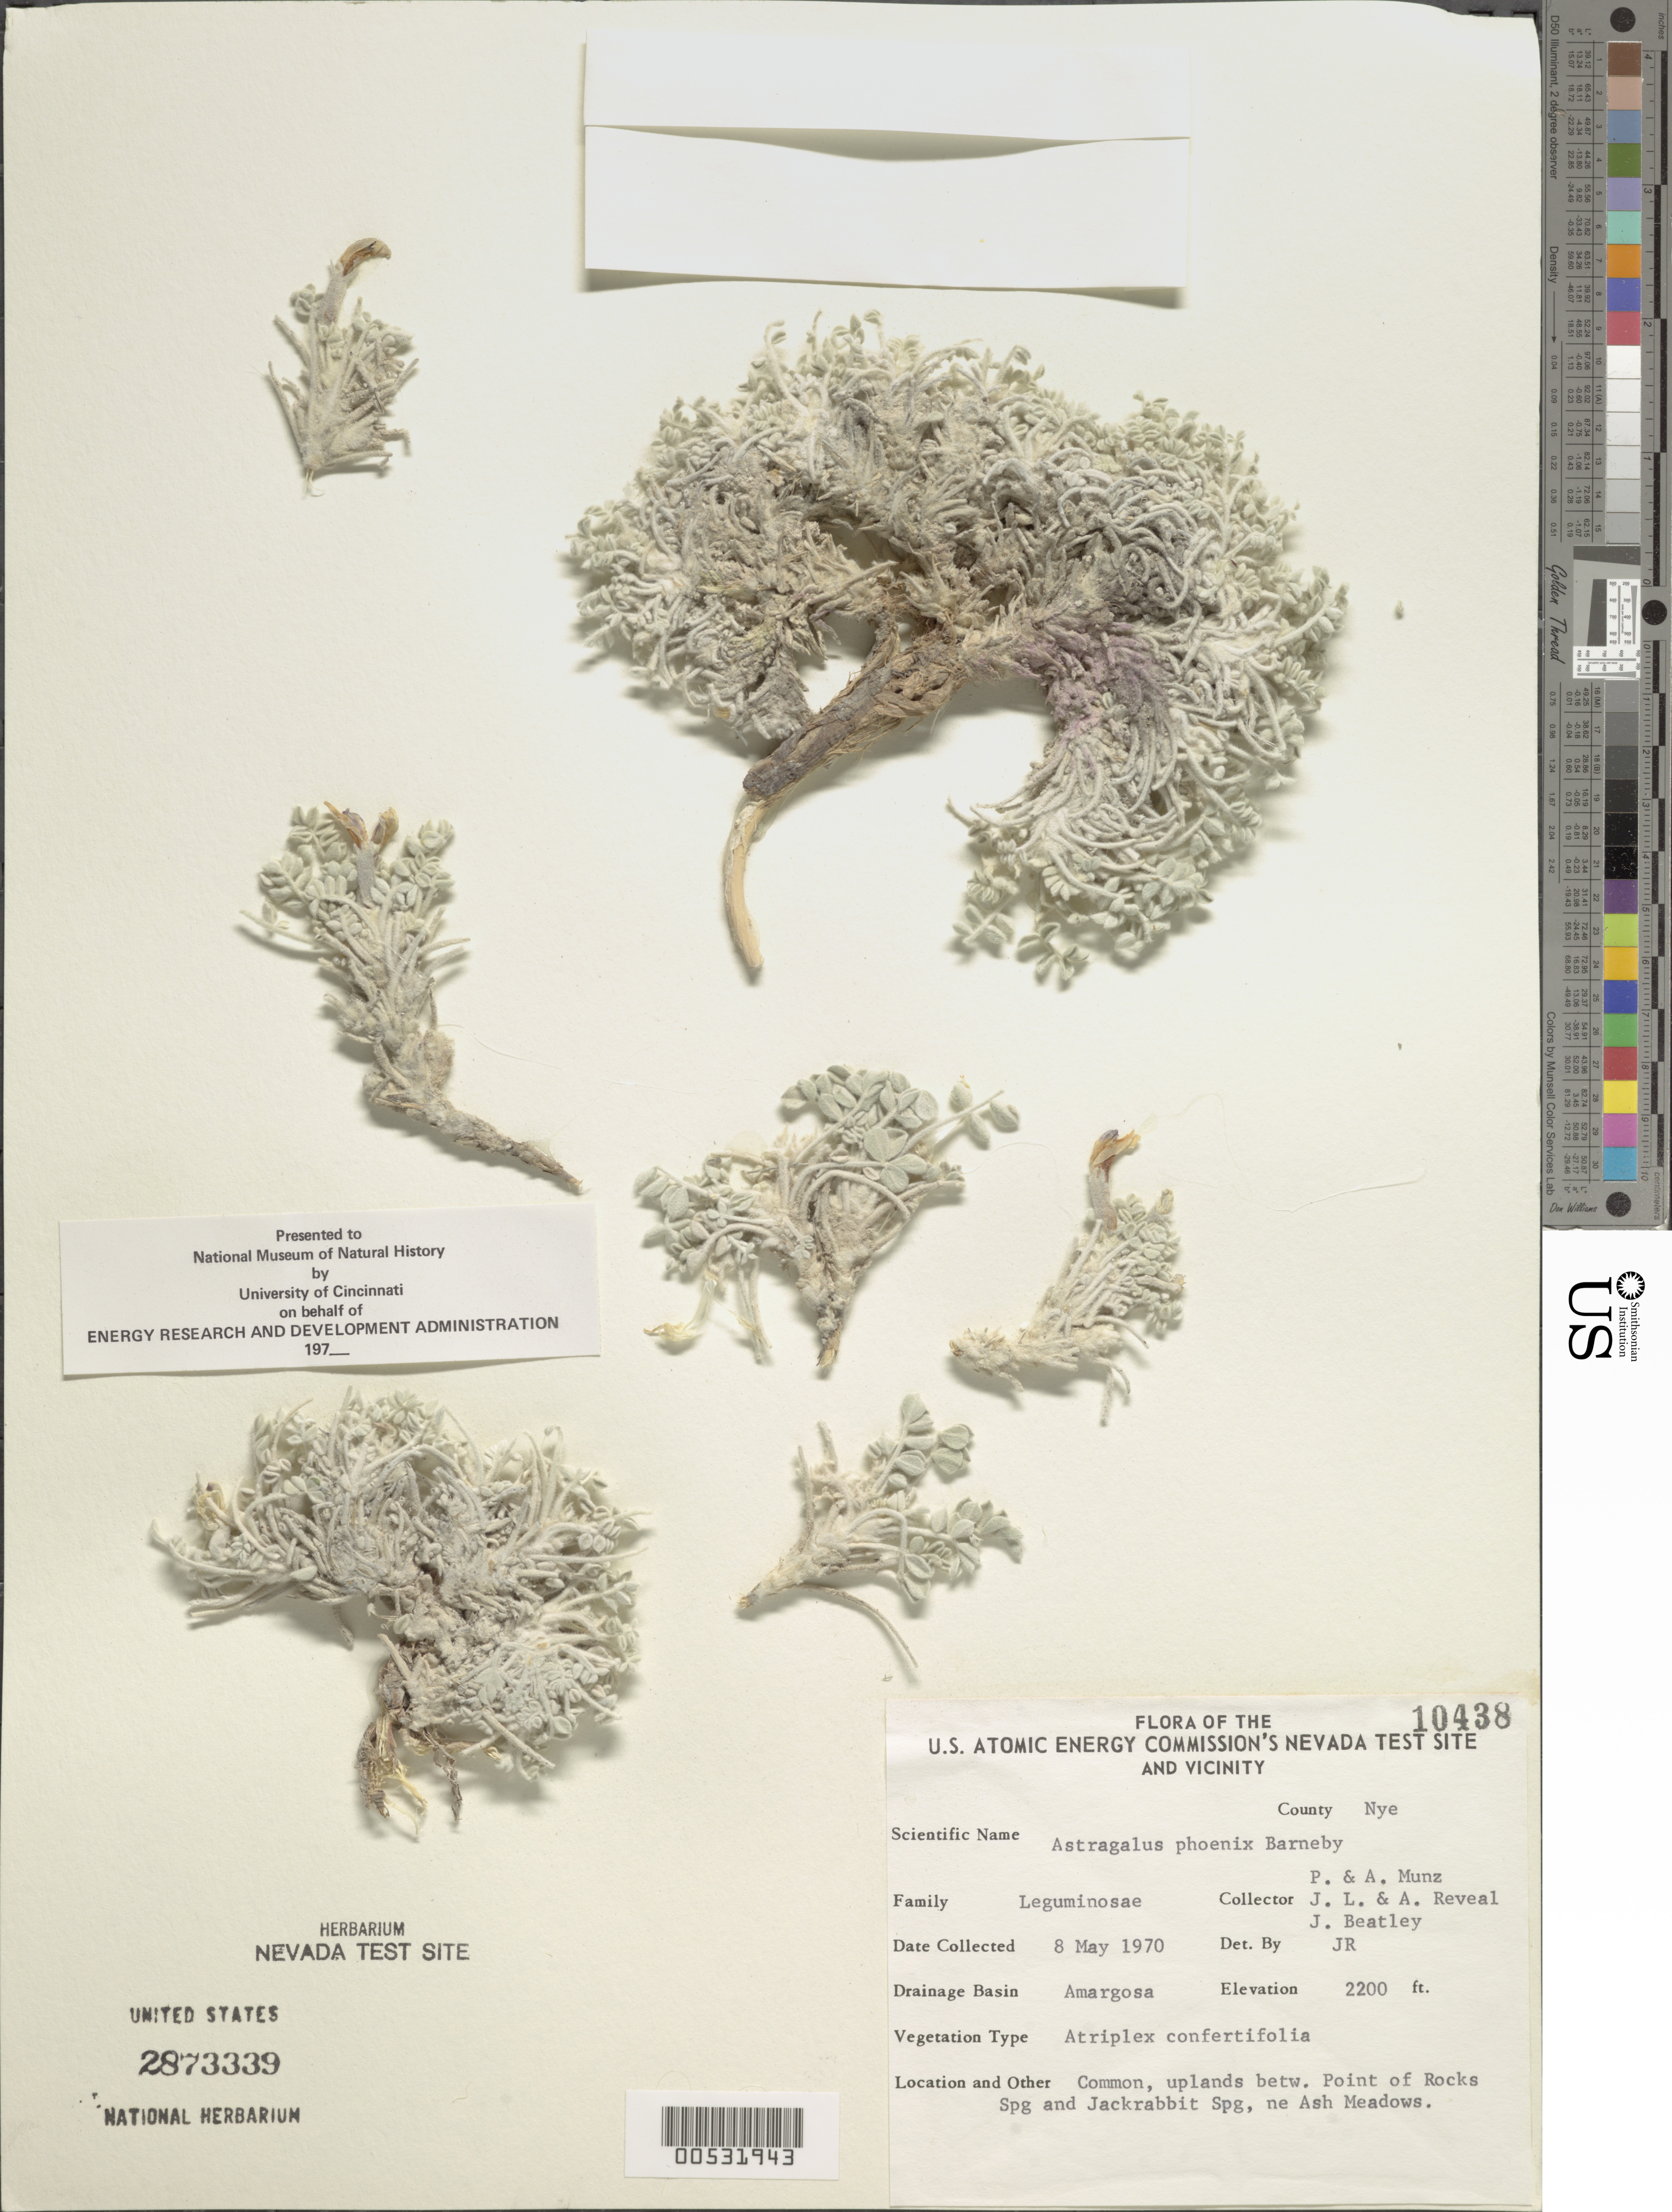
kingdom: Plantae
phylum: Tracheophyta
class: Magnoliopsida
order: Fabales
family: Fabaceae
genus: Astragalus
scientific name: Astragalus phoenix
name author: Barneby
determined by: Reveal, J. L.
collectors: P. A. Munz, A. Munz, J. L. Reveal, A. H. Reveal & J. C. Beatley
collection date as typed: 08 May 1970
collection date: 1970-05-08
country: United States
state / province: Nevada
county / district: Nye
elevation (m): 670.5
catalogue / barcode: US 2873339